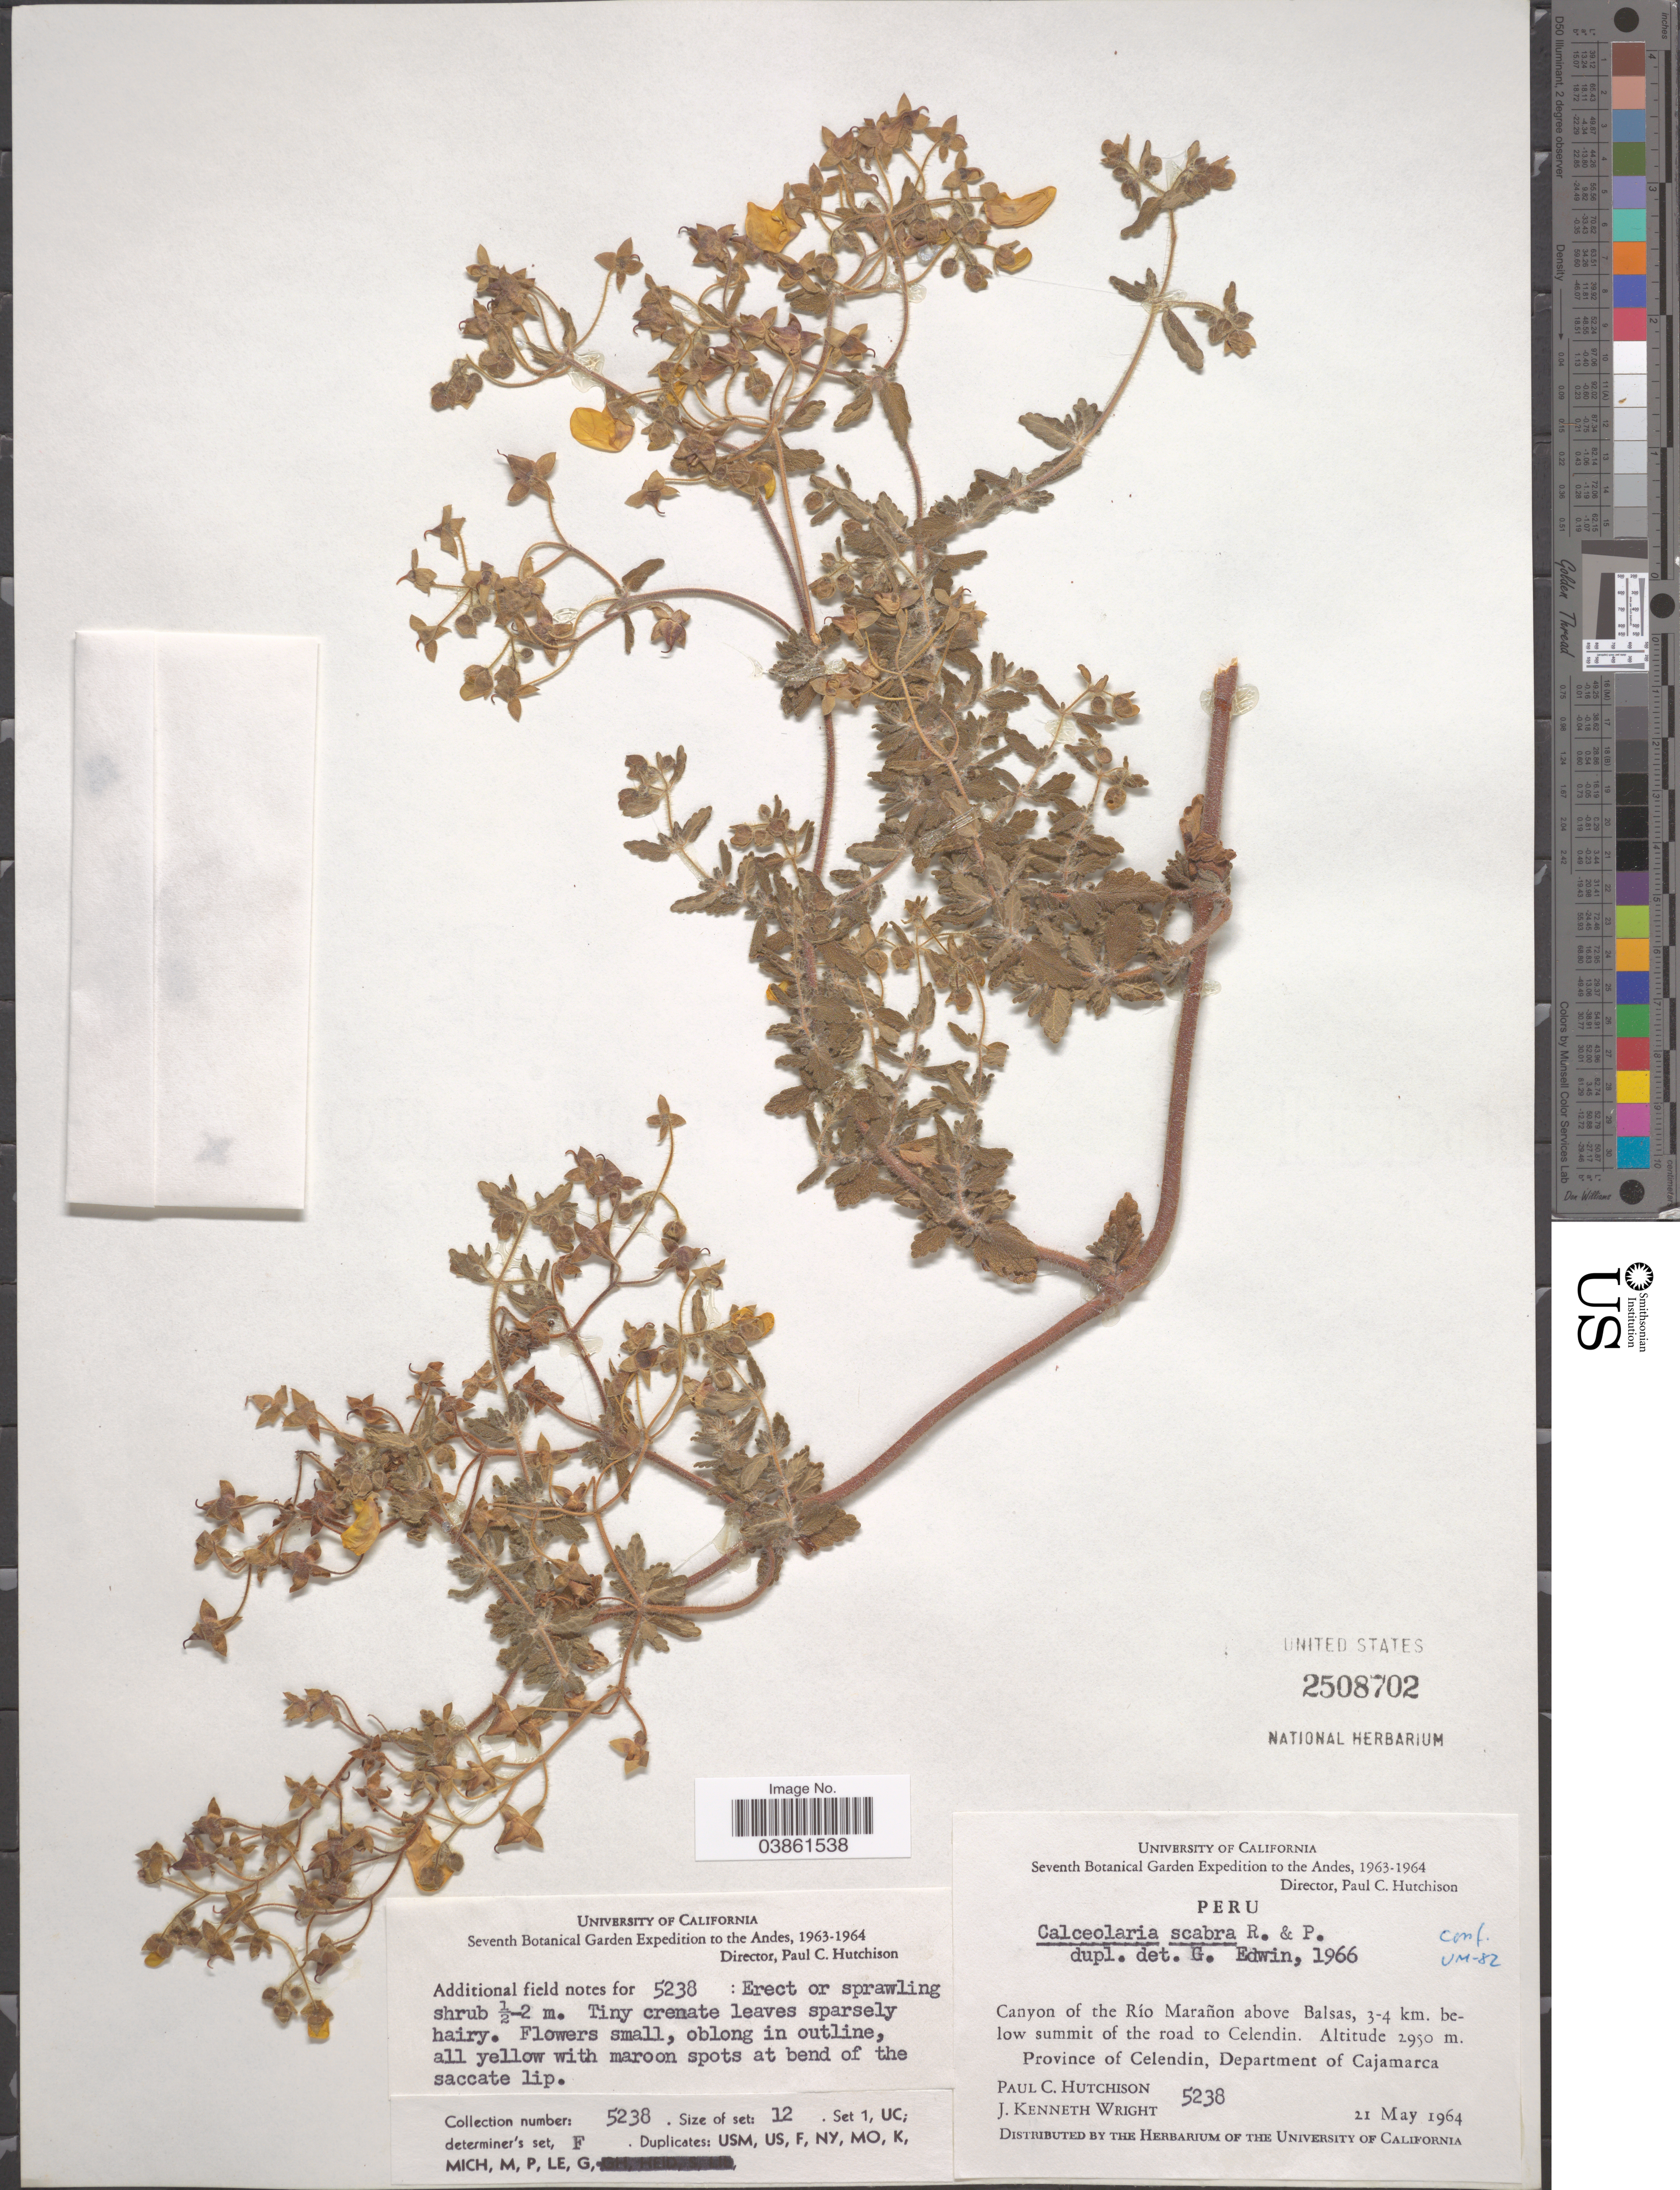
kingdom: Plantae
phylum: Tracheophyta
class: Magnoliopsida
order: Lamiales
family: Calceolariaceae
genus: Calceolaria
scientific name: Calceolaria scabra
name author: Ruiz & Pav.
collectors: P. C. Hutchison & J. K. Wright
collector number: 5238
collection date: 1964-05-21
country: Peru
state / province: Cajamarca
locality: The Andes. Canyon of the Río Marañon above Balsas, 3-4 km. below summit of the road to Celendin. Province of Celendin, Department of Cajamarca.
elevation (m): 2950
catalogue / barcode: US 2508702